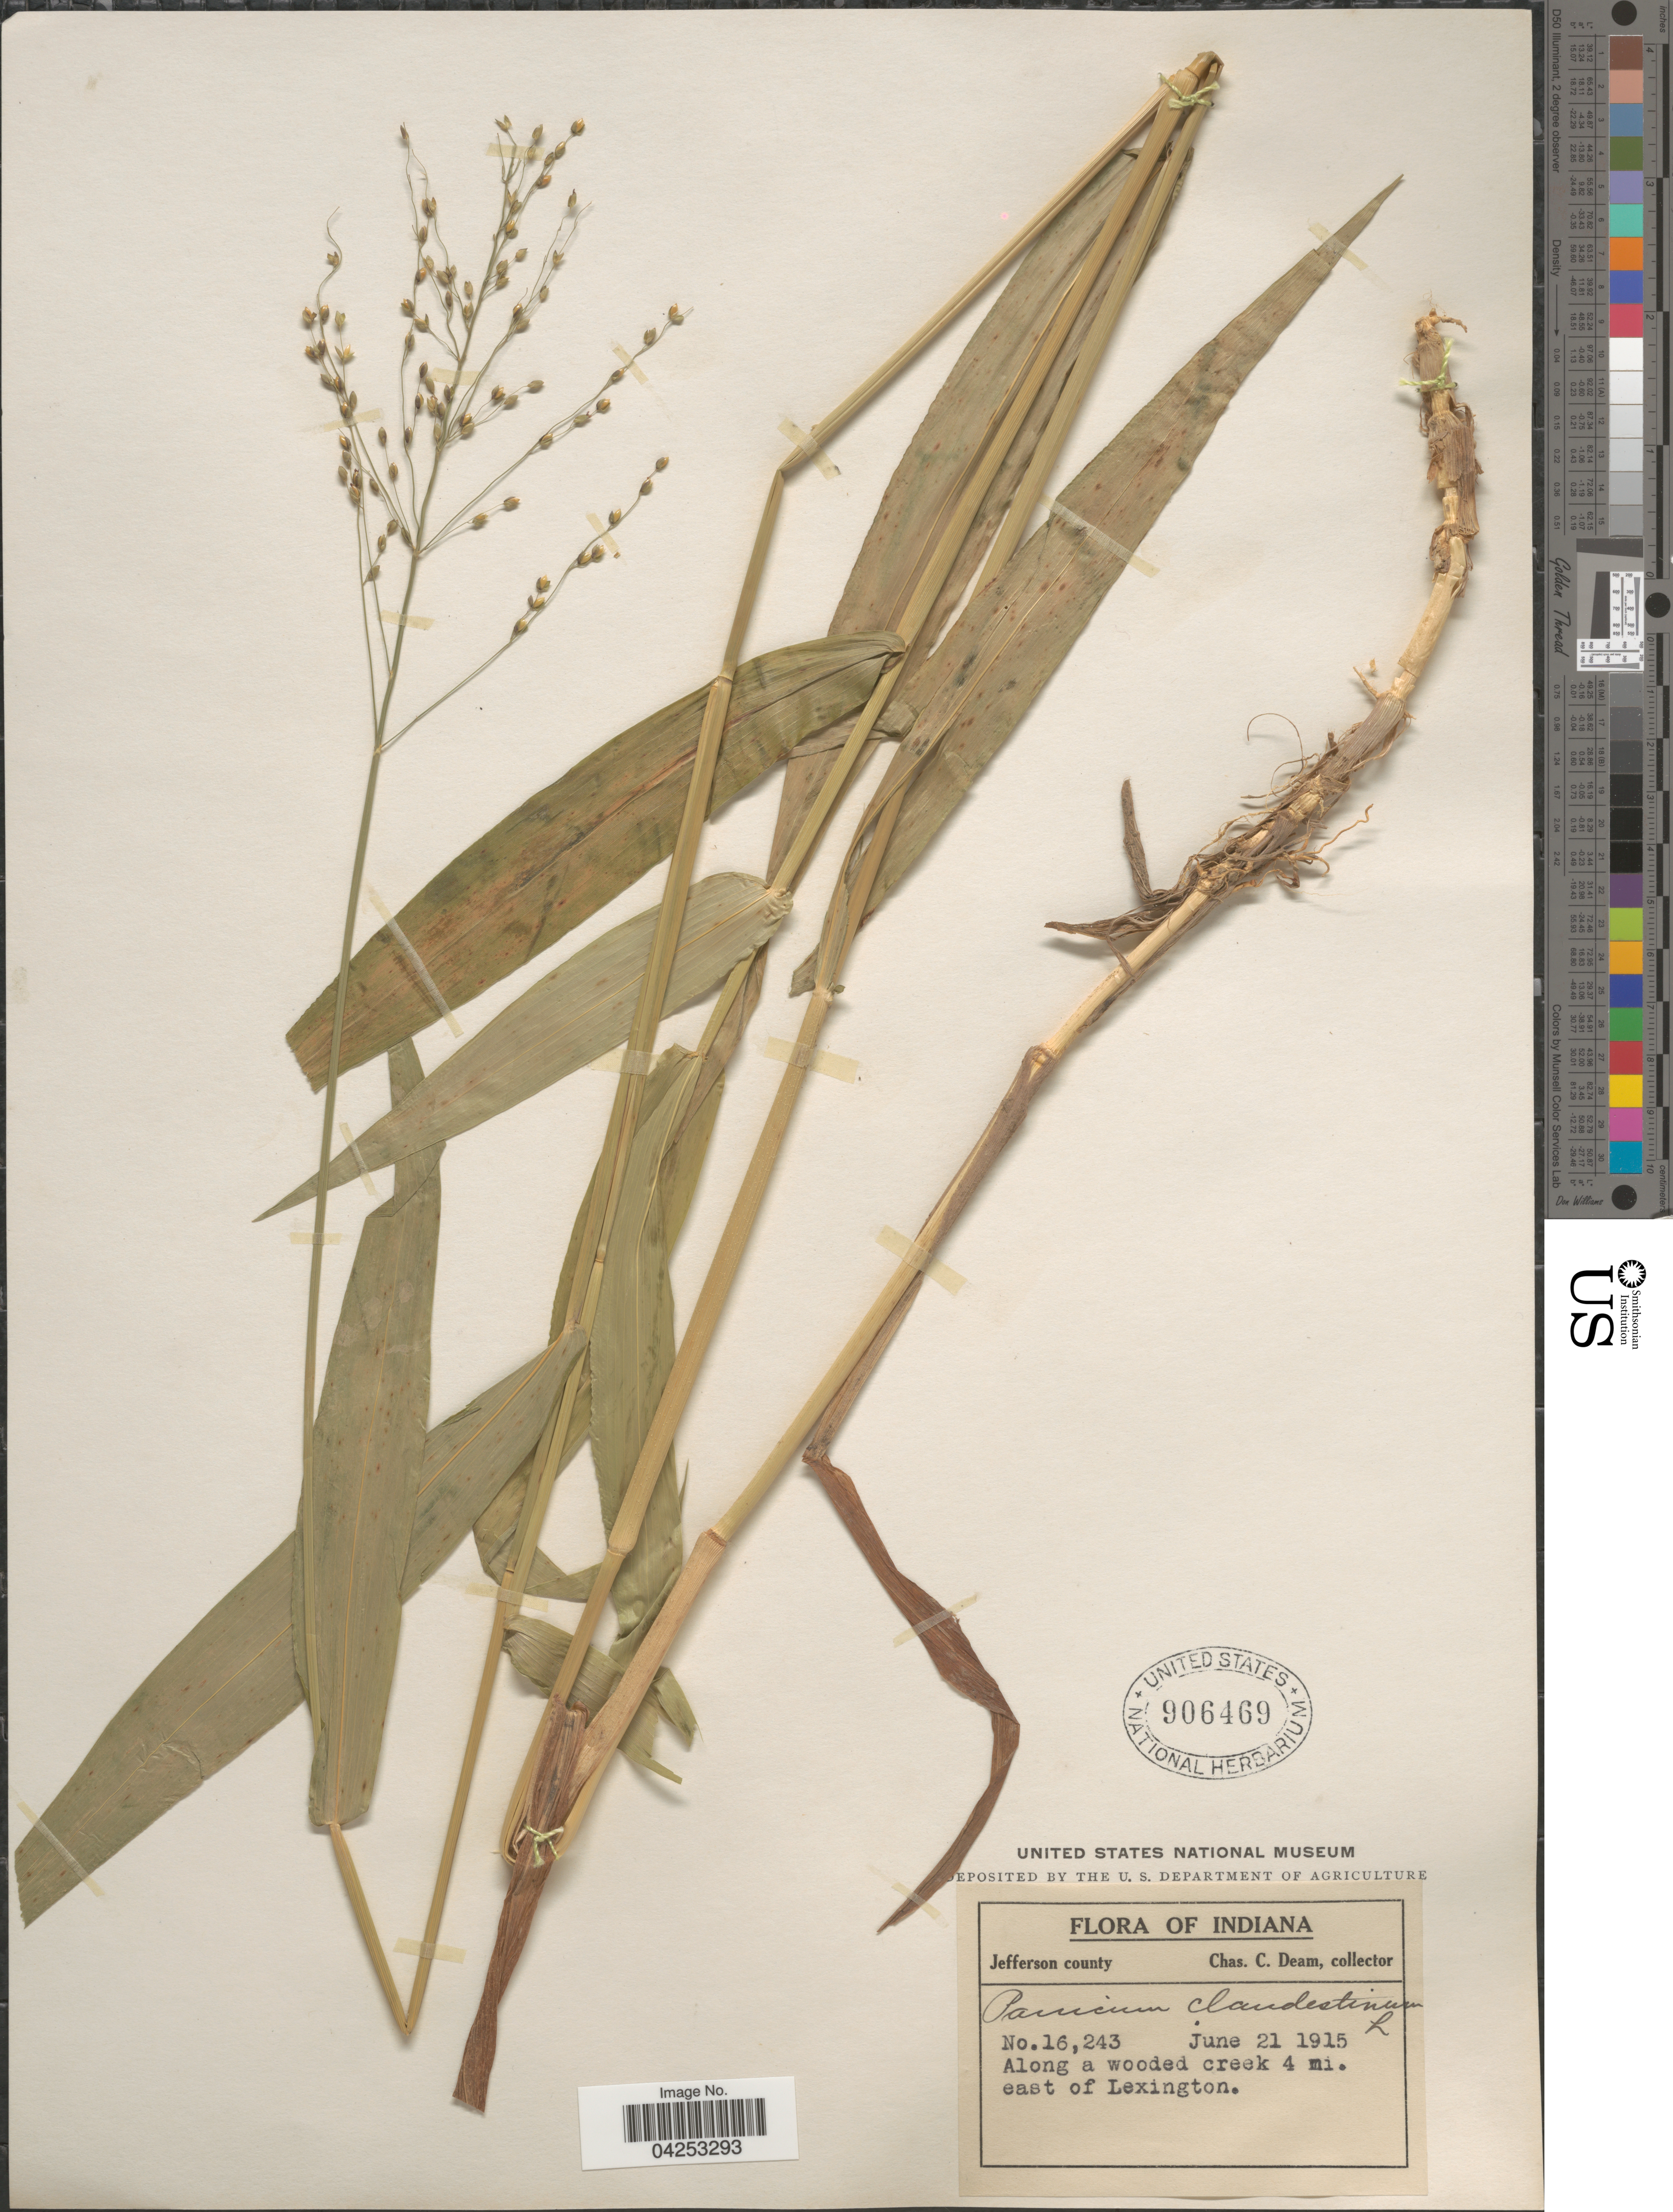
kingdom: Plantae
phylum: Tracheophyta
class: Liliopsida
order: Poales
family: Poaceae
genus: Dichanthelium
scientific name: Dichanthelium clandestinum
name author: (L.) Gould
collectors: C. C. Deam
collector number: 16243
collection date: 1915-06-21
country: United States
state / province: Indiana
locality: Jefferson county. Along a wooded creek 4 mi. east of Lexington.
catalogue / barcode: US 906469